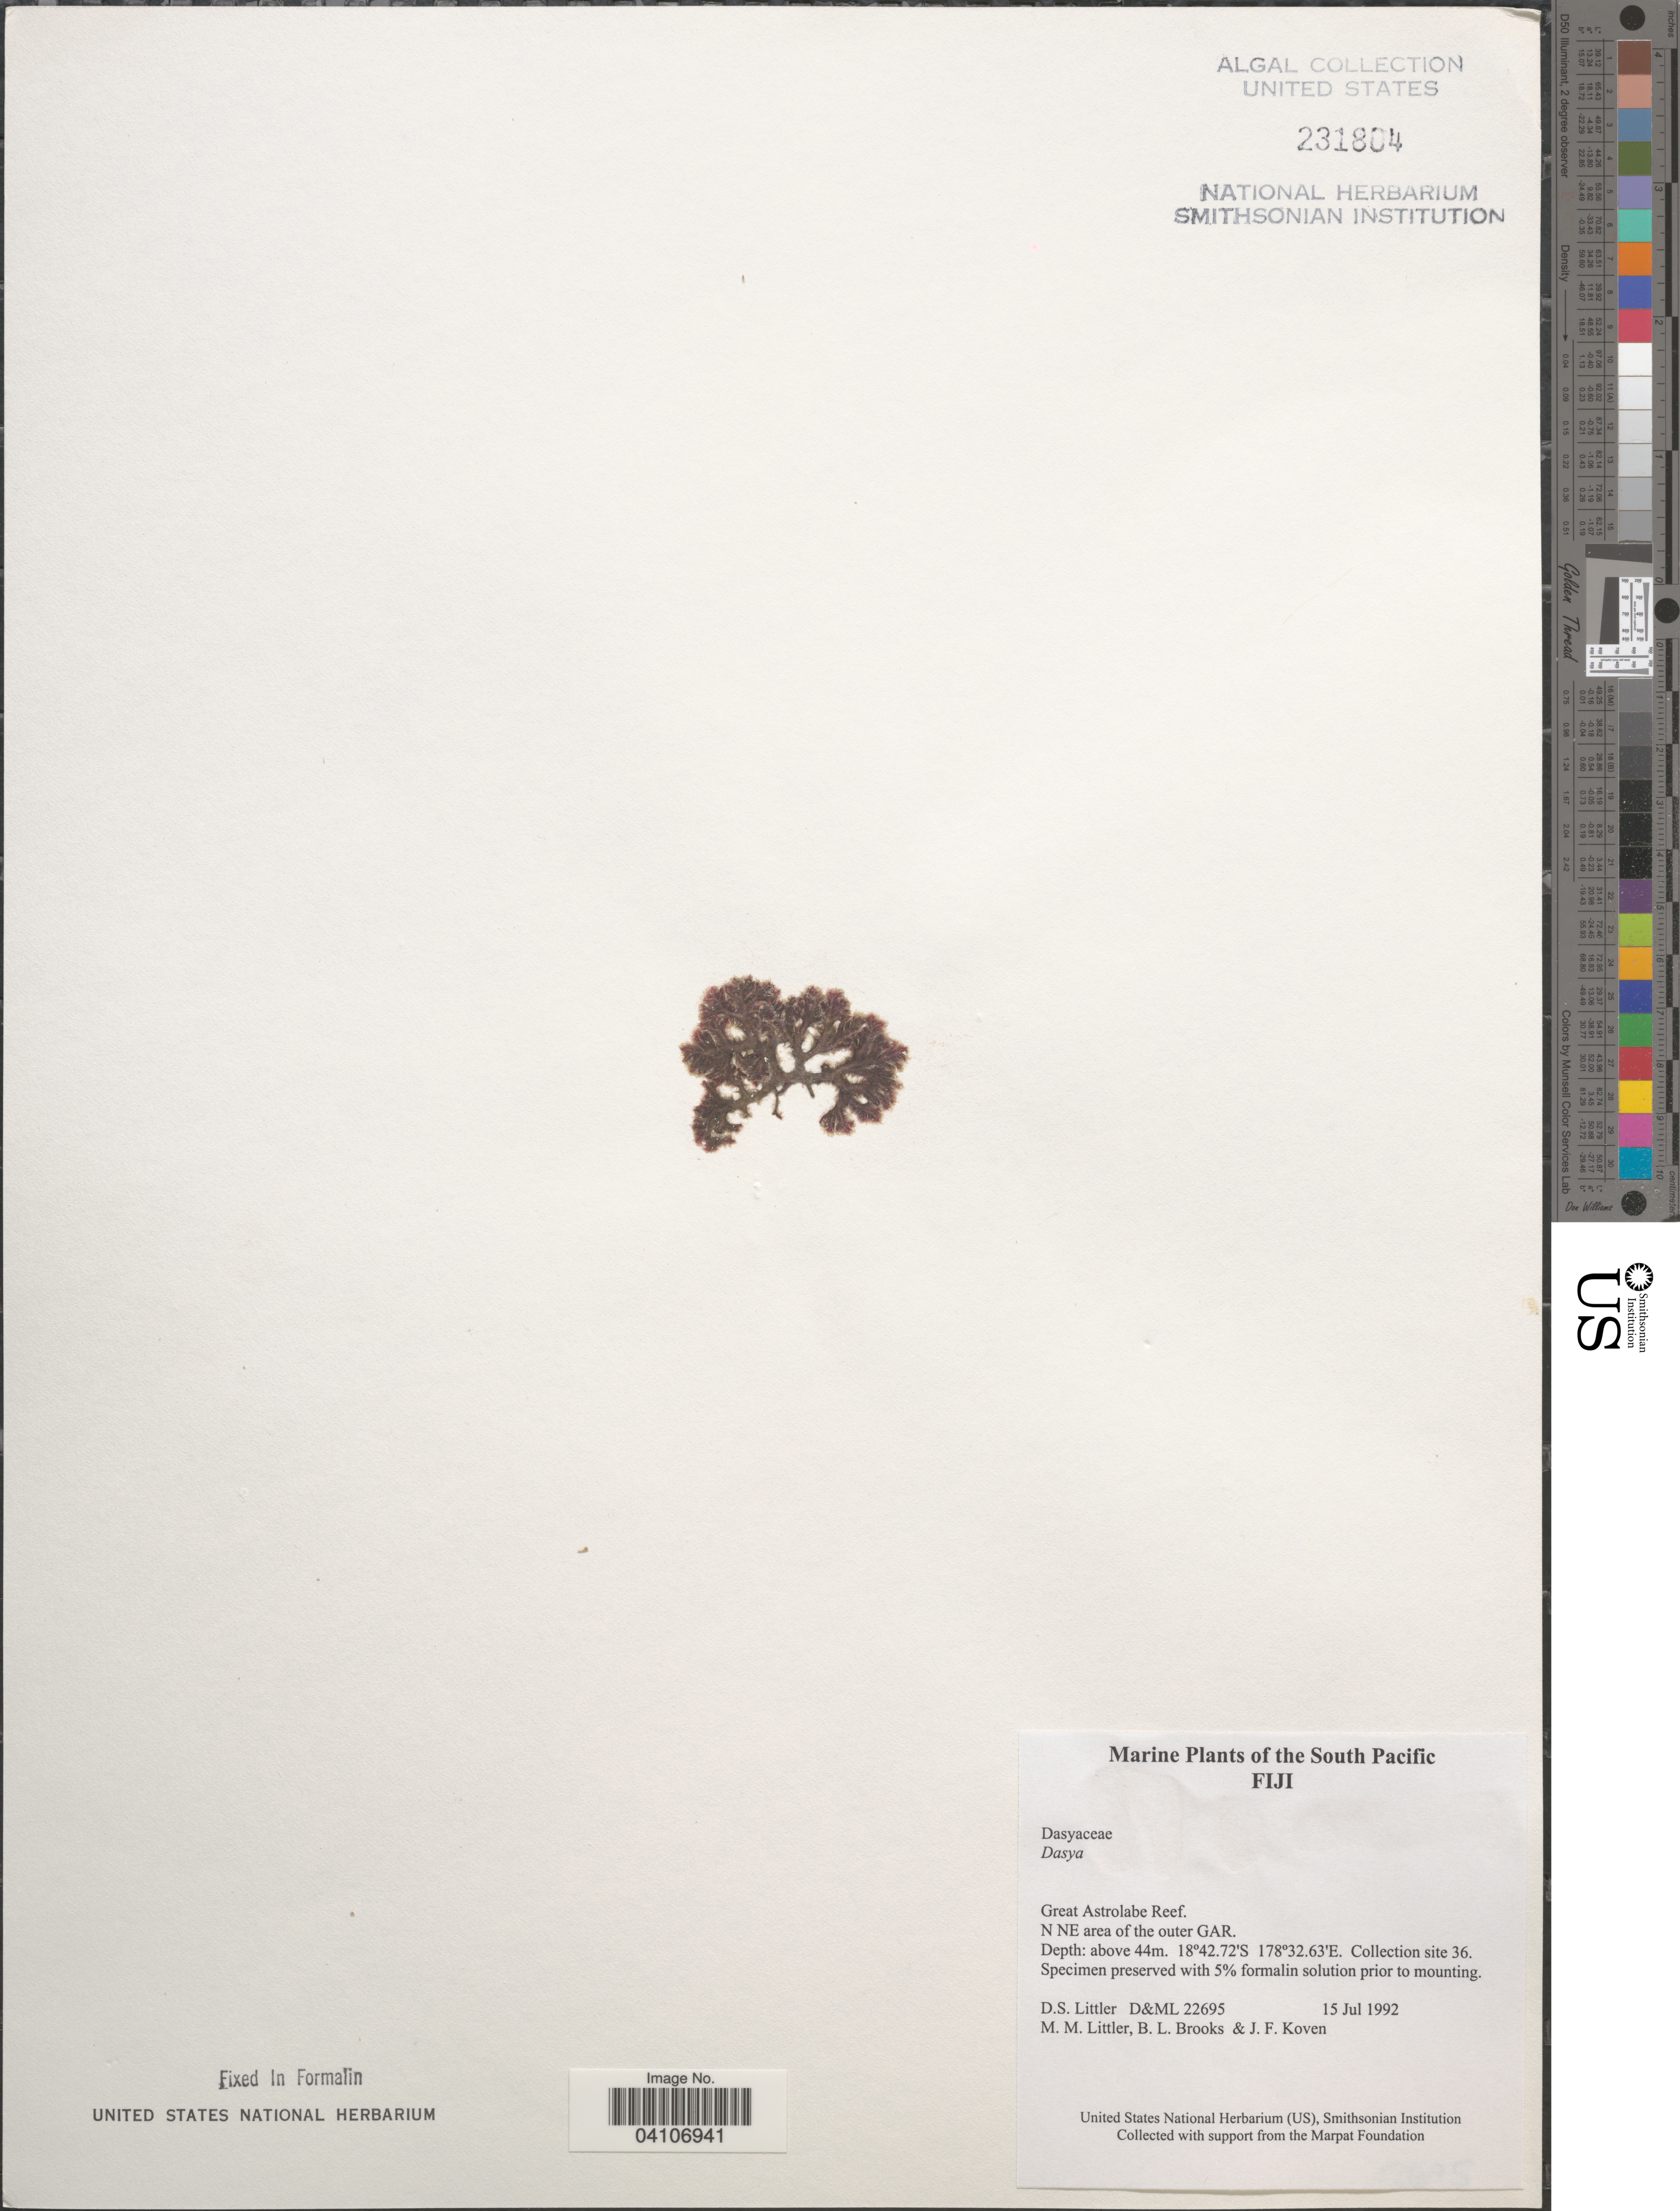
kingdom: Plantae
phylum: Rhodophyta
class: Florideophyceae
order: Ceramiales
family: Dasyaceae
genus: Dasya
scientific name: Dasya sp.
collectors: D. S. Littler, B. Brooks & J. Koven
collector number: D&ML22695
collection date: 1992-07-15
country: Fiji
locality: Great Astrolabe Reef. N NE area of the outer GAR. Collection site 36.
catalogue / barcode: US 231804